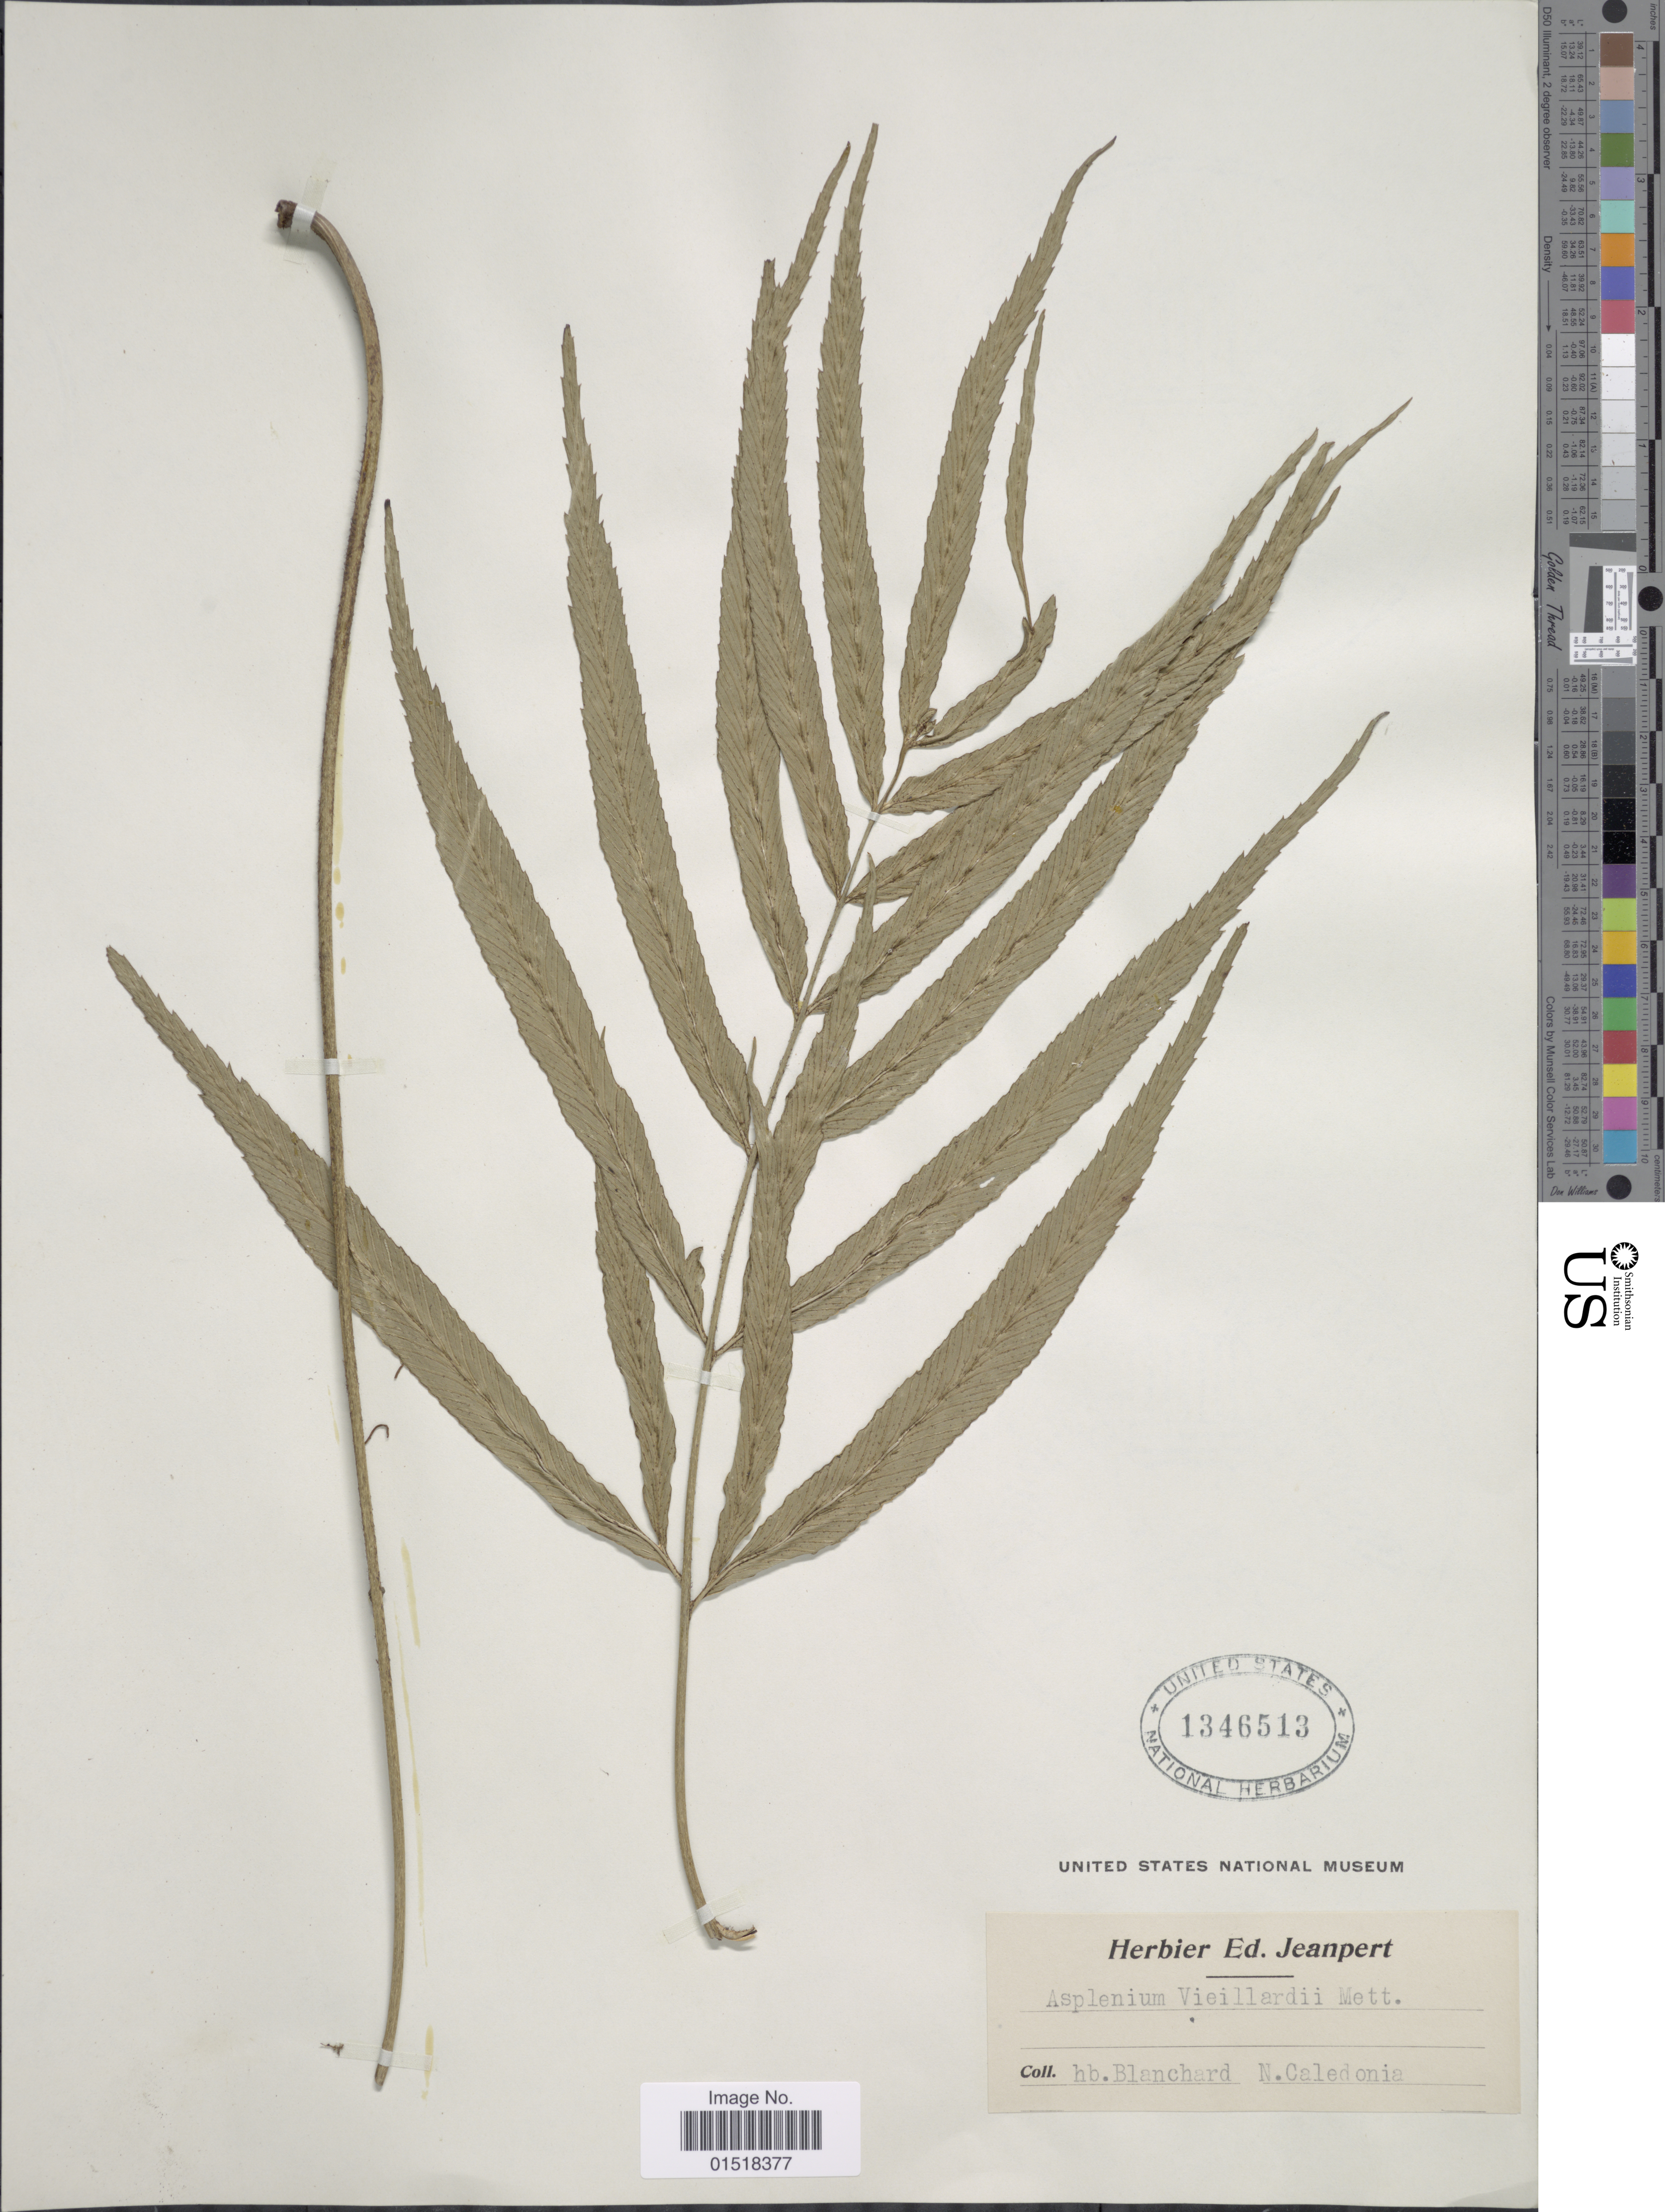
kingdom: Plantae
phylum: Tracheophyta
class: Polypodiopsida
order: Polypodiales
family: Aspleniaceae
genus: Asplenium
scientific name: Asplenium vieillardii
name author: Mett.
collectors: ex herb. F. Blanchard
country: New Caledonia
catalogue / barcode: US 1346513